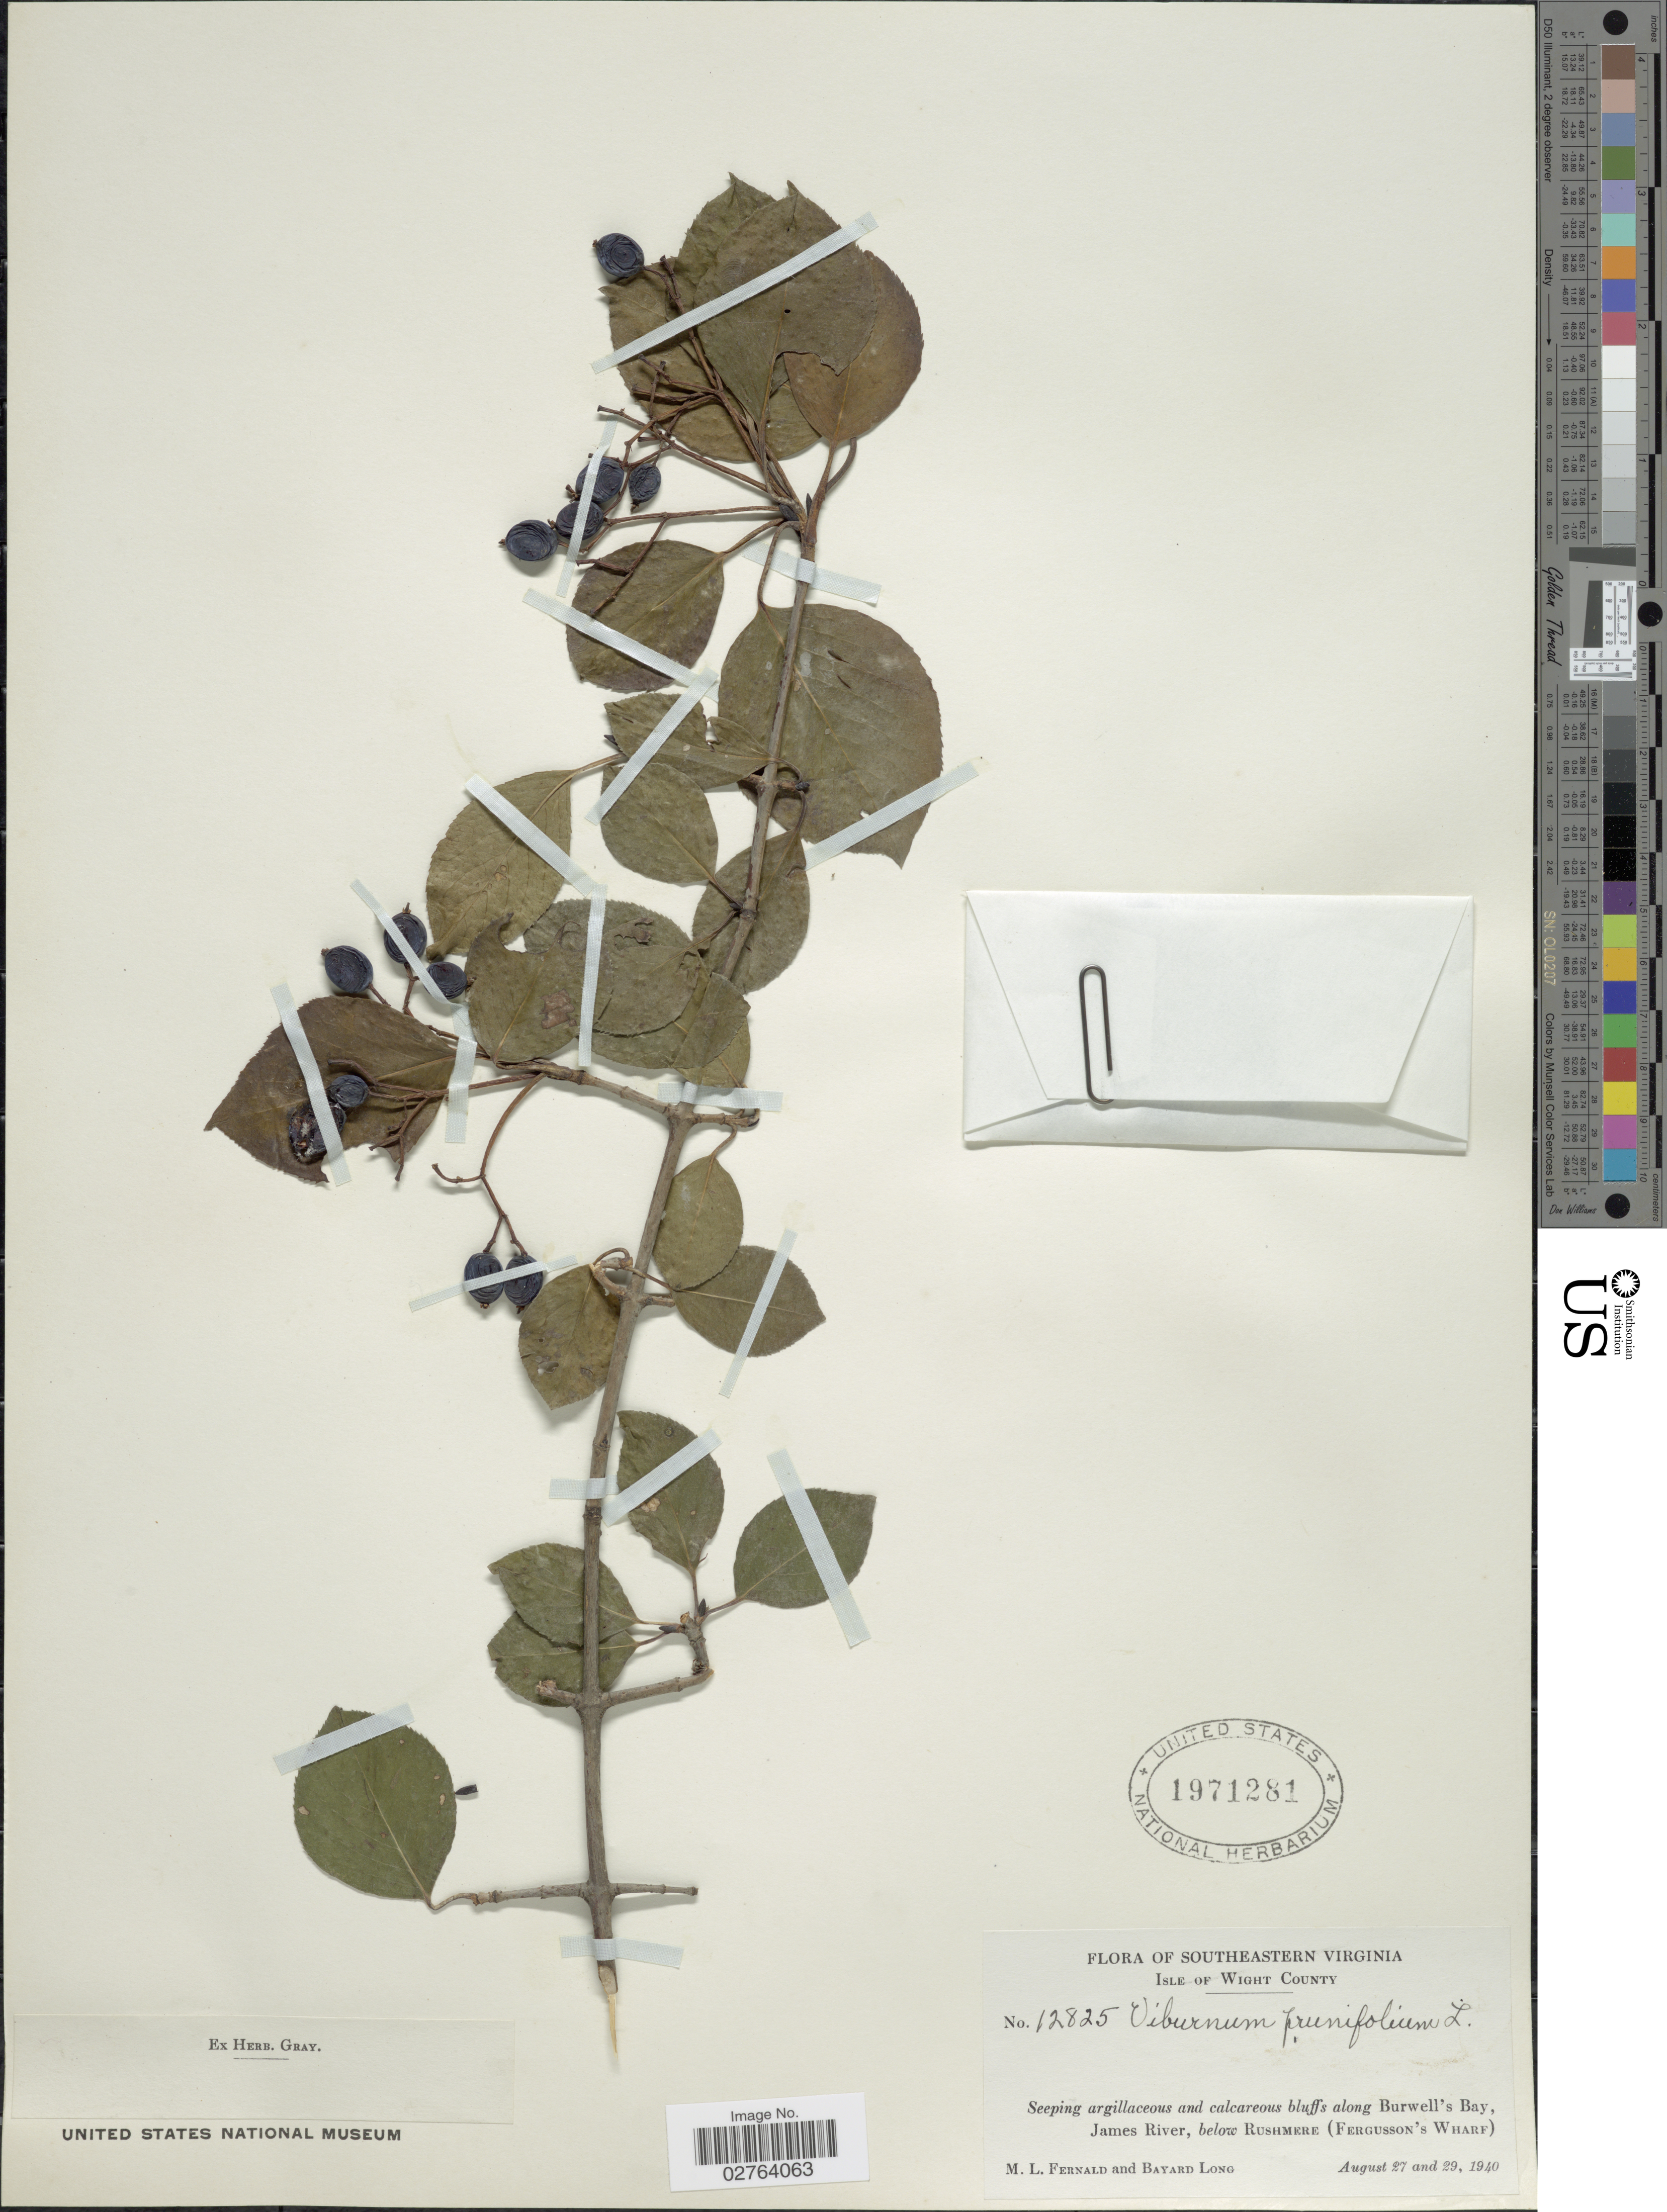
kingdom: Plantae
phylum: Tracheophyta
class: Magnoliopsida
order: Dipsacales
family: Viburnaceae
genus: Viburnum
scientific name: Viburnum prunifolium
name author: L.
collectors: M. L. Fernald & B. Long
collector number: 12825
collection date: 1940-08-27/1940-08-29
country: United States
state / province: Virginia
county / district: Isle of Wight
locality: Southeastern Virginia. Isle of Wight County. Along Burwell's Bay, James River, below Rushmere (Fergusson's Wharf).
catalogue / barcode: US 1971281